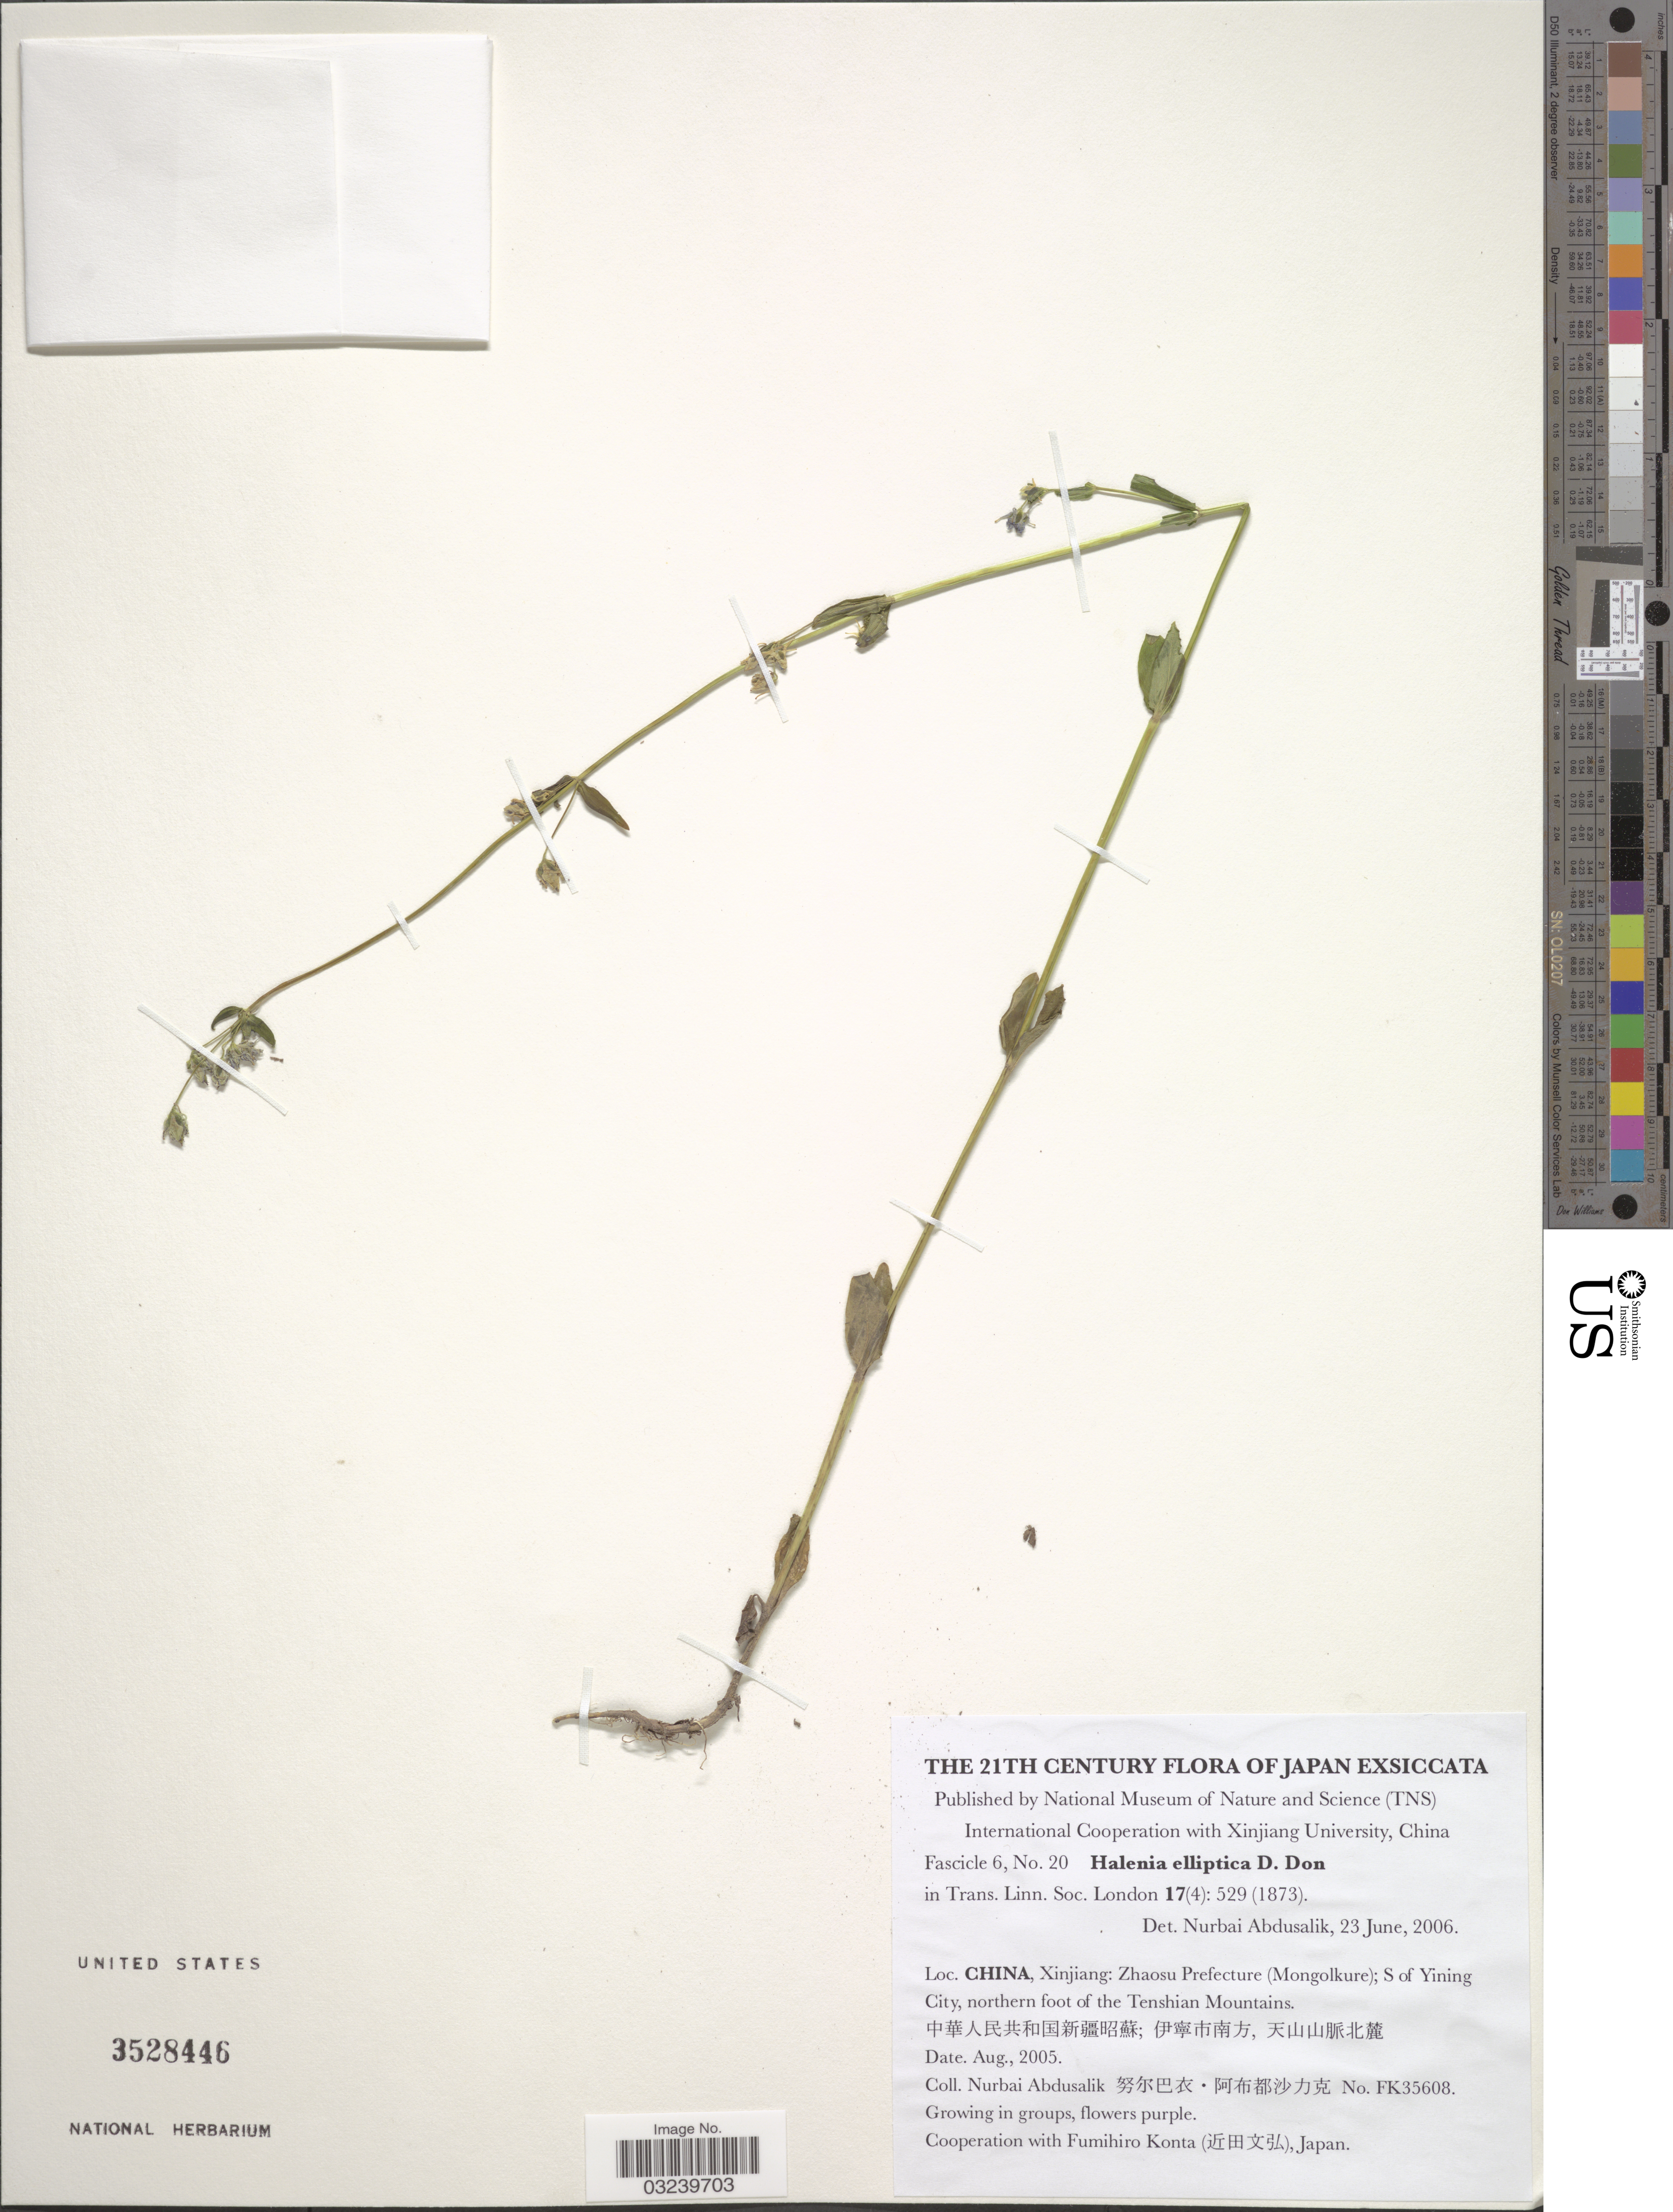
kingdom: Plantae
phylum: Tracheophyta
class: Magnoliopsida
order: Gentianales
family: Gentianaceae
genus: Halenia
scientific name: Halenia elliptica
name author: D. Don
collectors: N. Abdusalik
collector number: FK35608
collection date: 2005-08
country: China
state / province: Xinjiang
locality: Zhaosu Prefecture (Mongolkure); S of Yining City, northern foot of the Tenshian Mountains.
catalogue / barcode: US 3528446